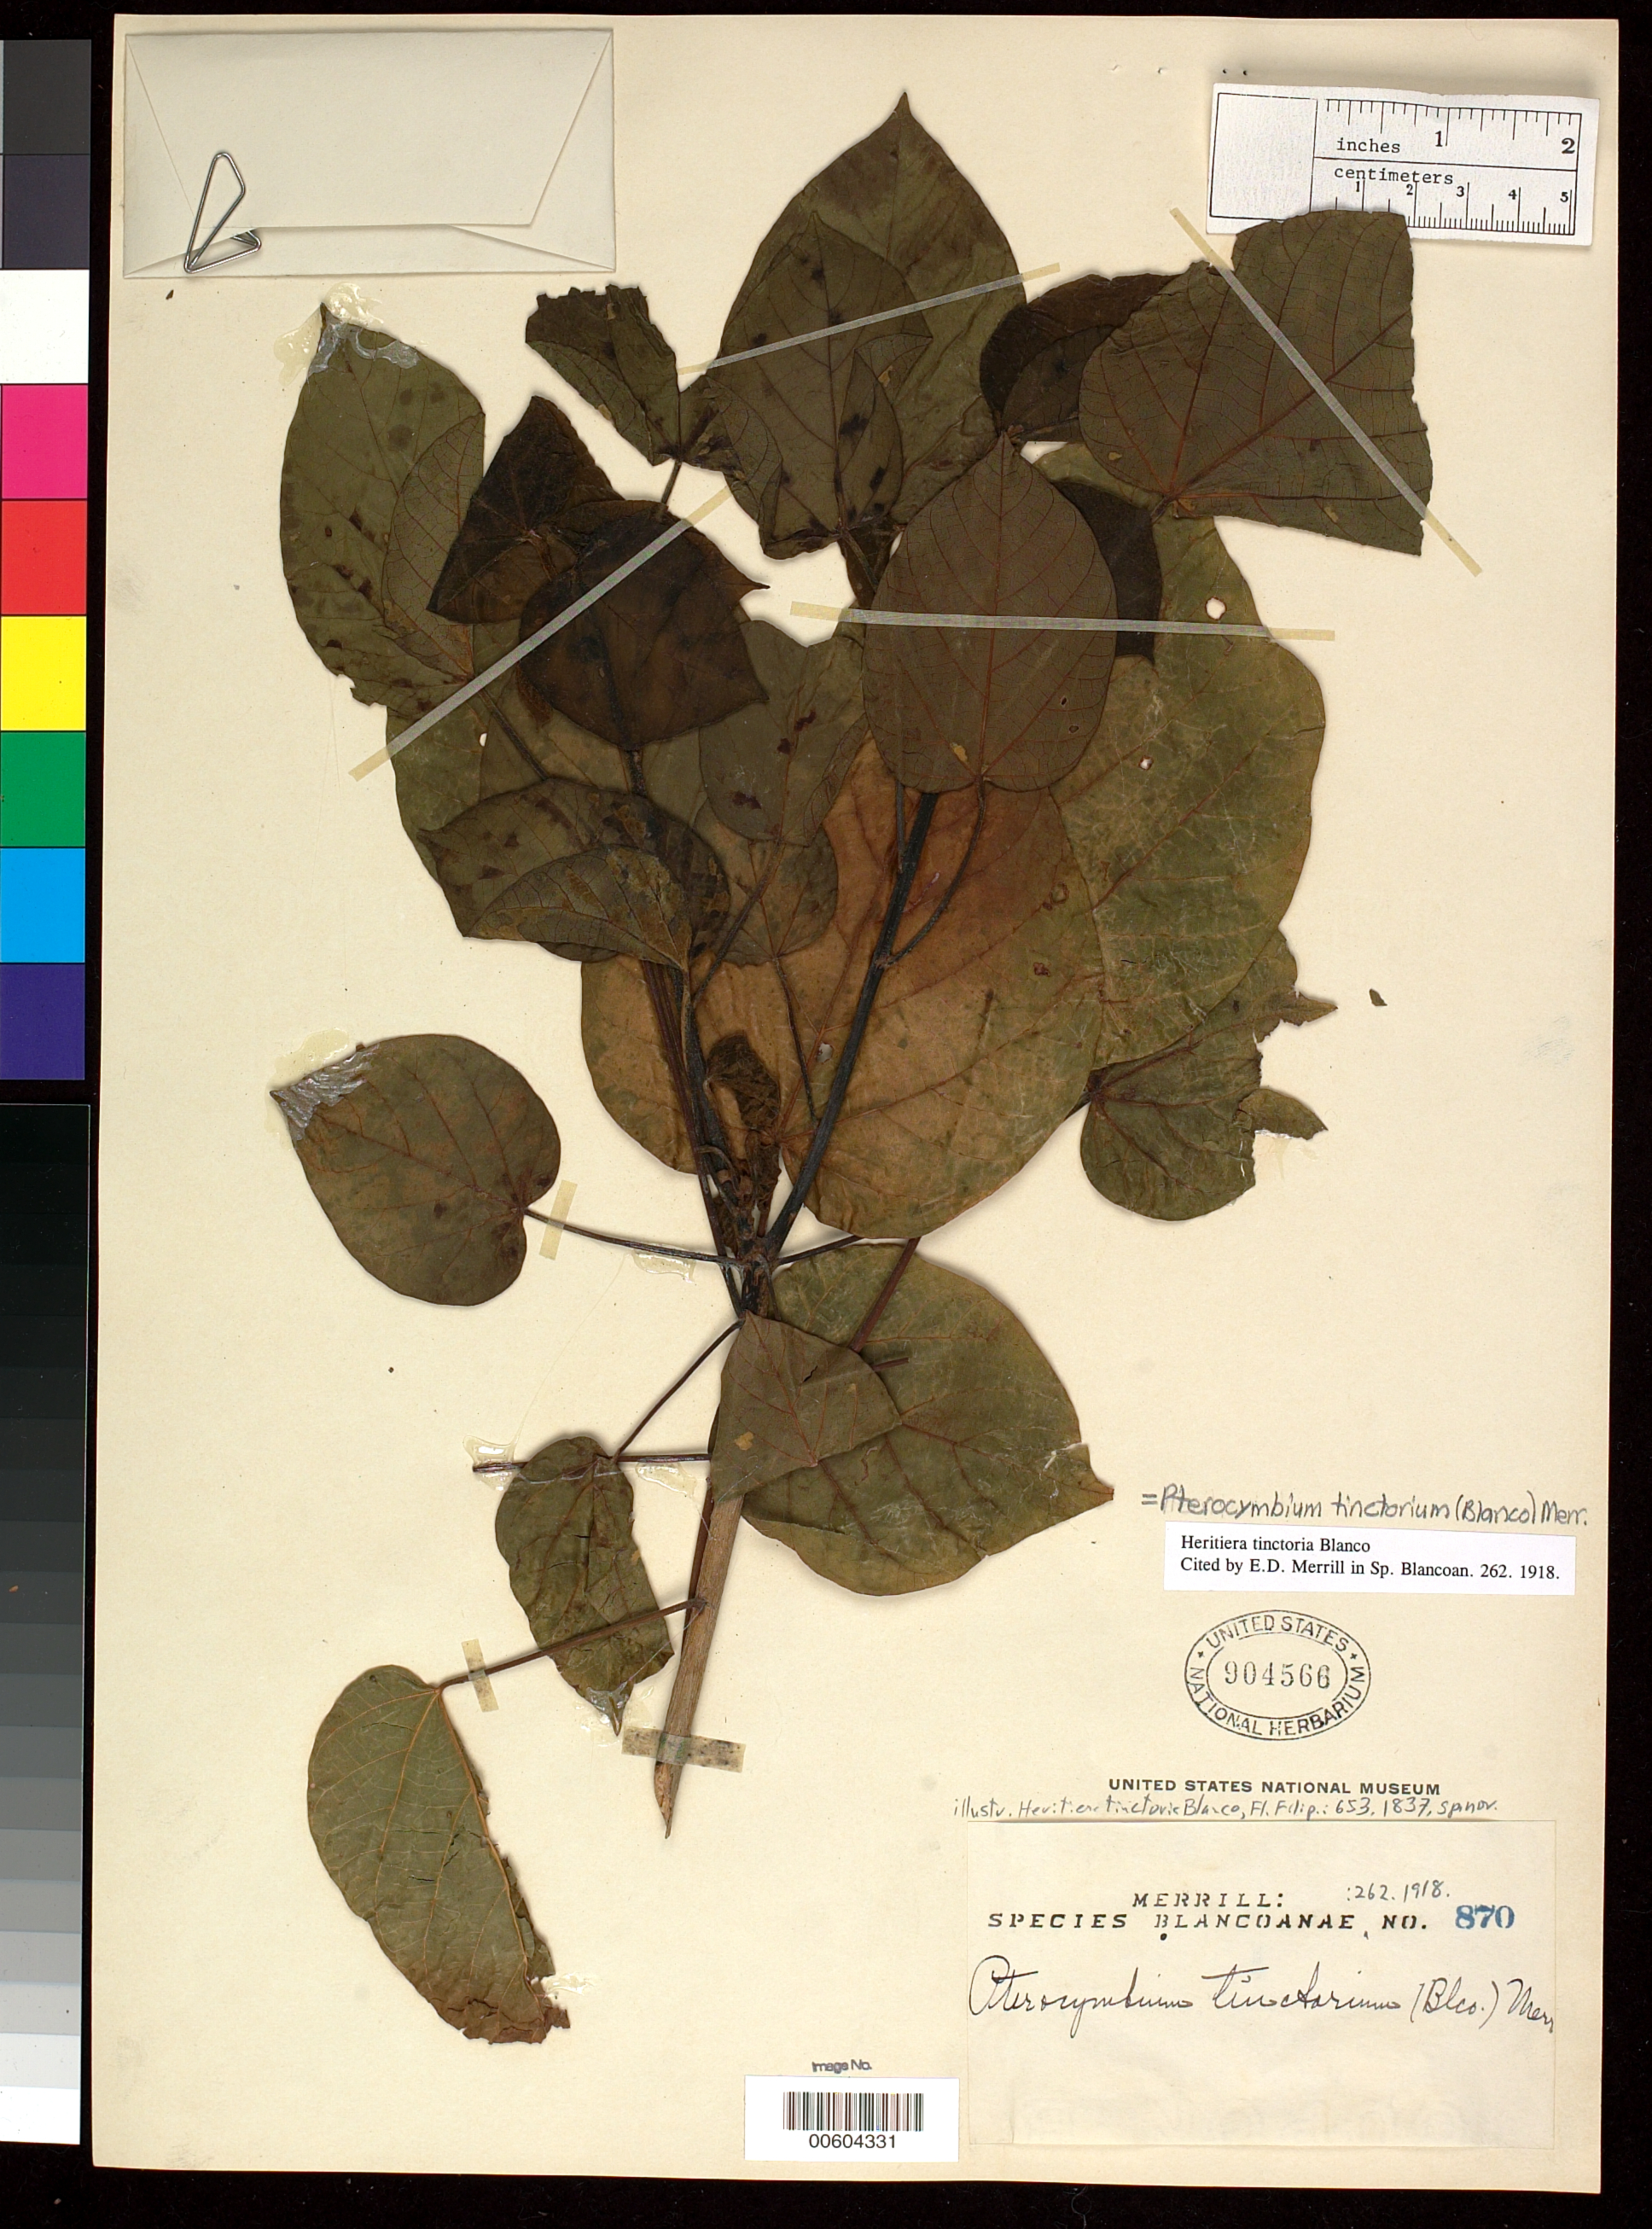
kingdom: Plantae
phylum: Tracheophyta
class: Magnoliopsida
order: Malvales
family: Malvaceae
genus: Heritiera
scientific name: Heritiera tinctoria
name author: Blanco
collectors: E. D. Merrill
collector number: Sp. Blancoan. 0870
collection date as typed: Mar 1915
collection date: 1915-03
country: Philippines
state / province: Calabarzon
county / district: Laguna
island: Luzon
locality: Mount maquiling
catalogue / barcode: US 904566